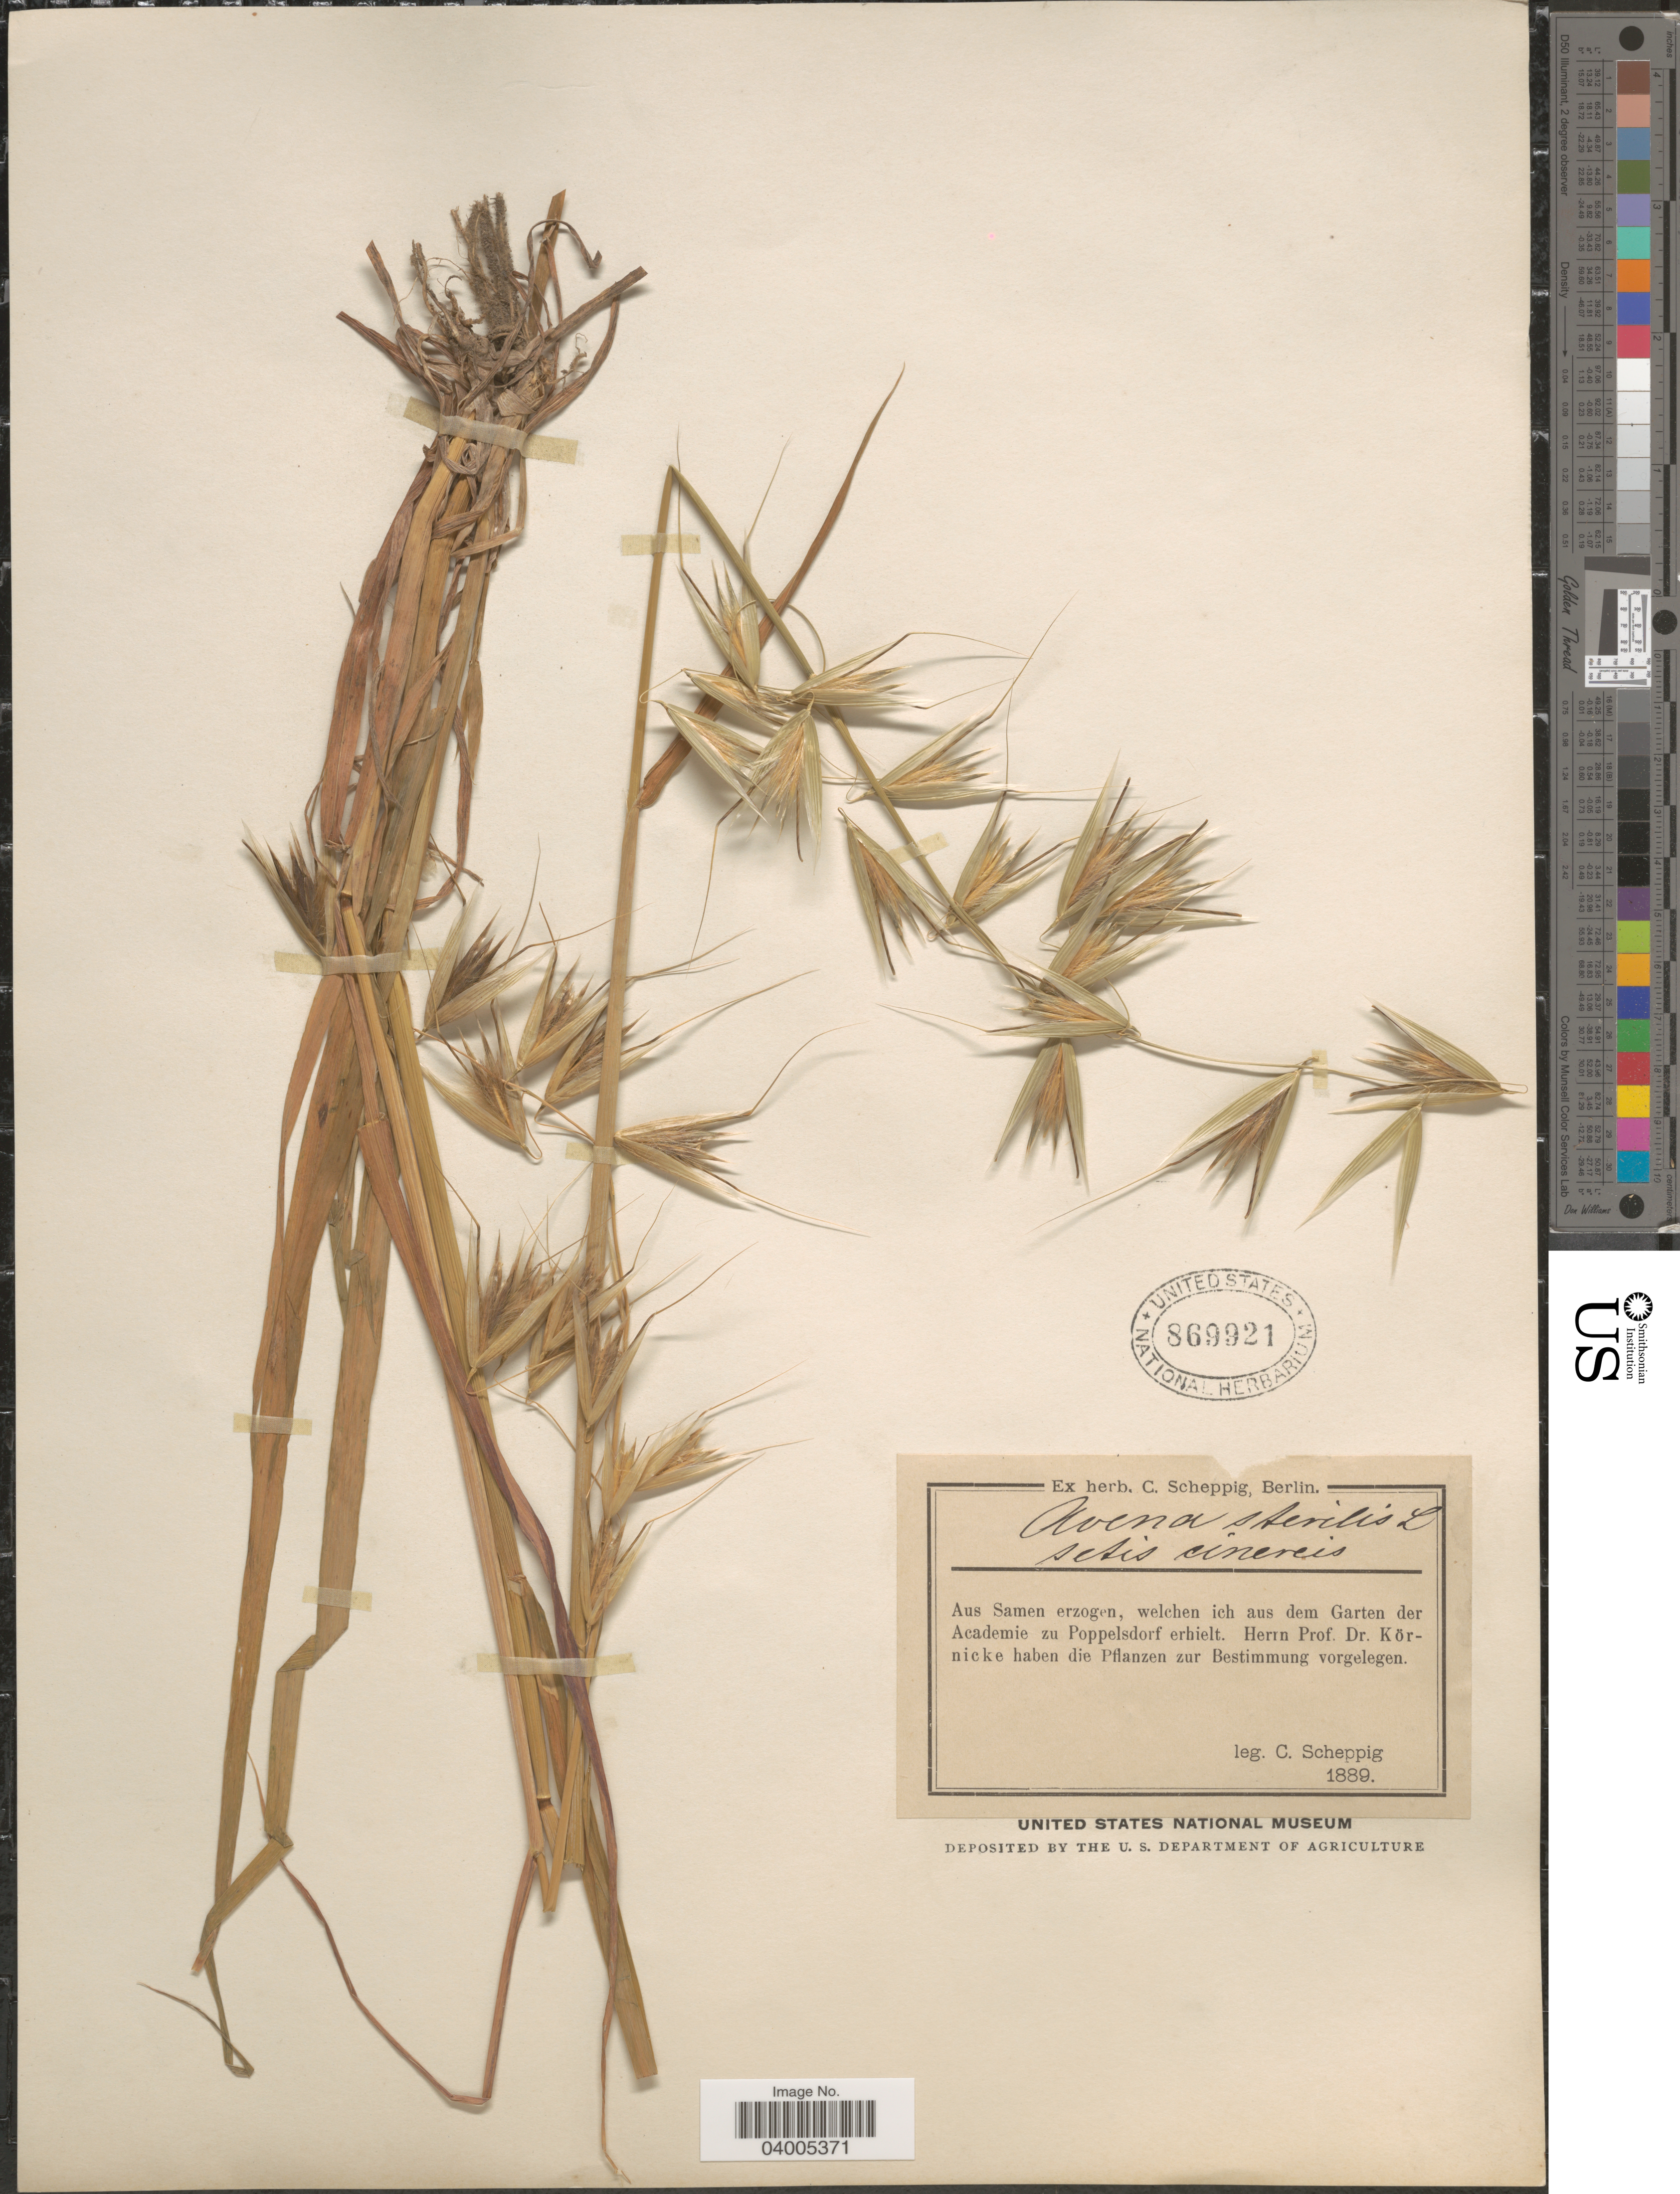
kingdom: Plantae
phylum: Tracheophyta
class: Liliopsida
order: Poales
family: Poaceae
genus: Avena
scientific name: Avena sterilis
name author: L.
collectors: C. Scheppig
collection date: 1889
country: Germany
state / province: Berlin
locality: Aus Samen erzogen, welchen ich aus dem Garten der Academie zu Poppelsdorf erhielt. [unsure placement]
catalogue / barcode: US 869921